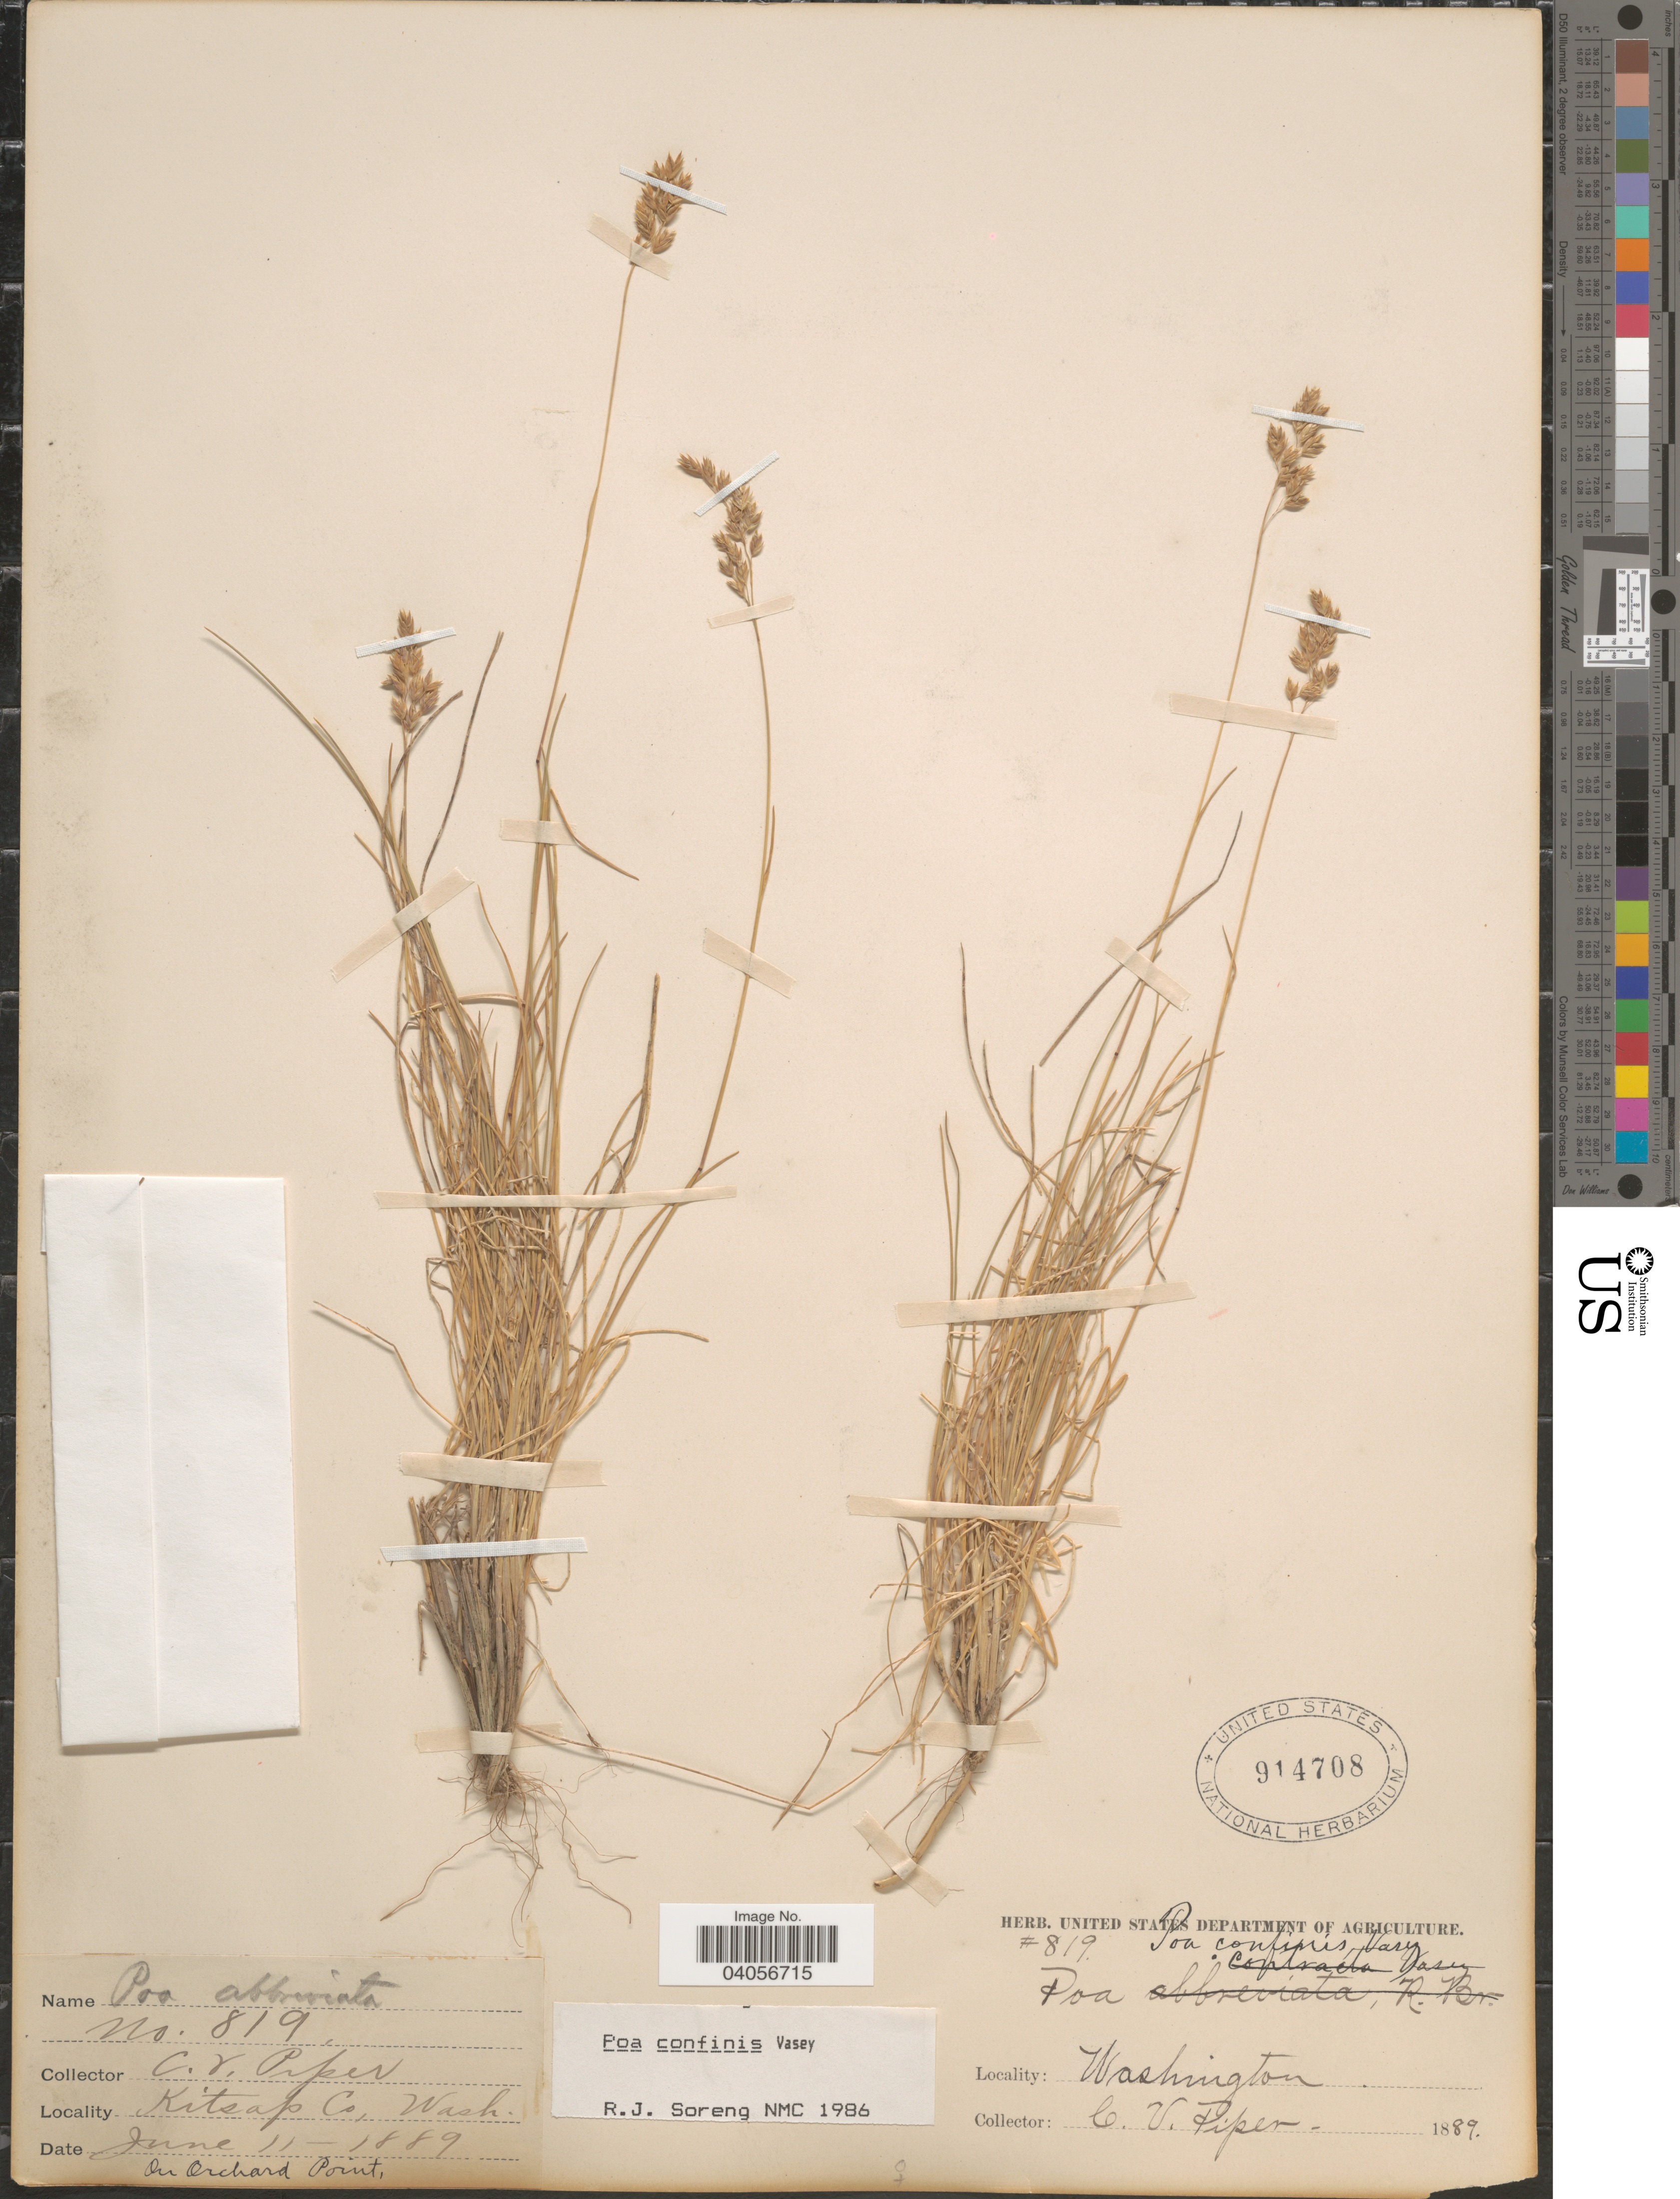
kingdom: Plantae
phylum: Tracheophyta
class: Liliopsida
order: Poales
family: Poaceae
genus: Poa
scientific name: Poa confinis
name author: Vasey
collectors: C. V. Piper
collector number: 819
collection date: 1889-06-11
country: United States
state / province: Washington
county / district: Kitsap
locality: Kitsap Co. On Orchard Point.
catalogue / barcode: US 914708